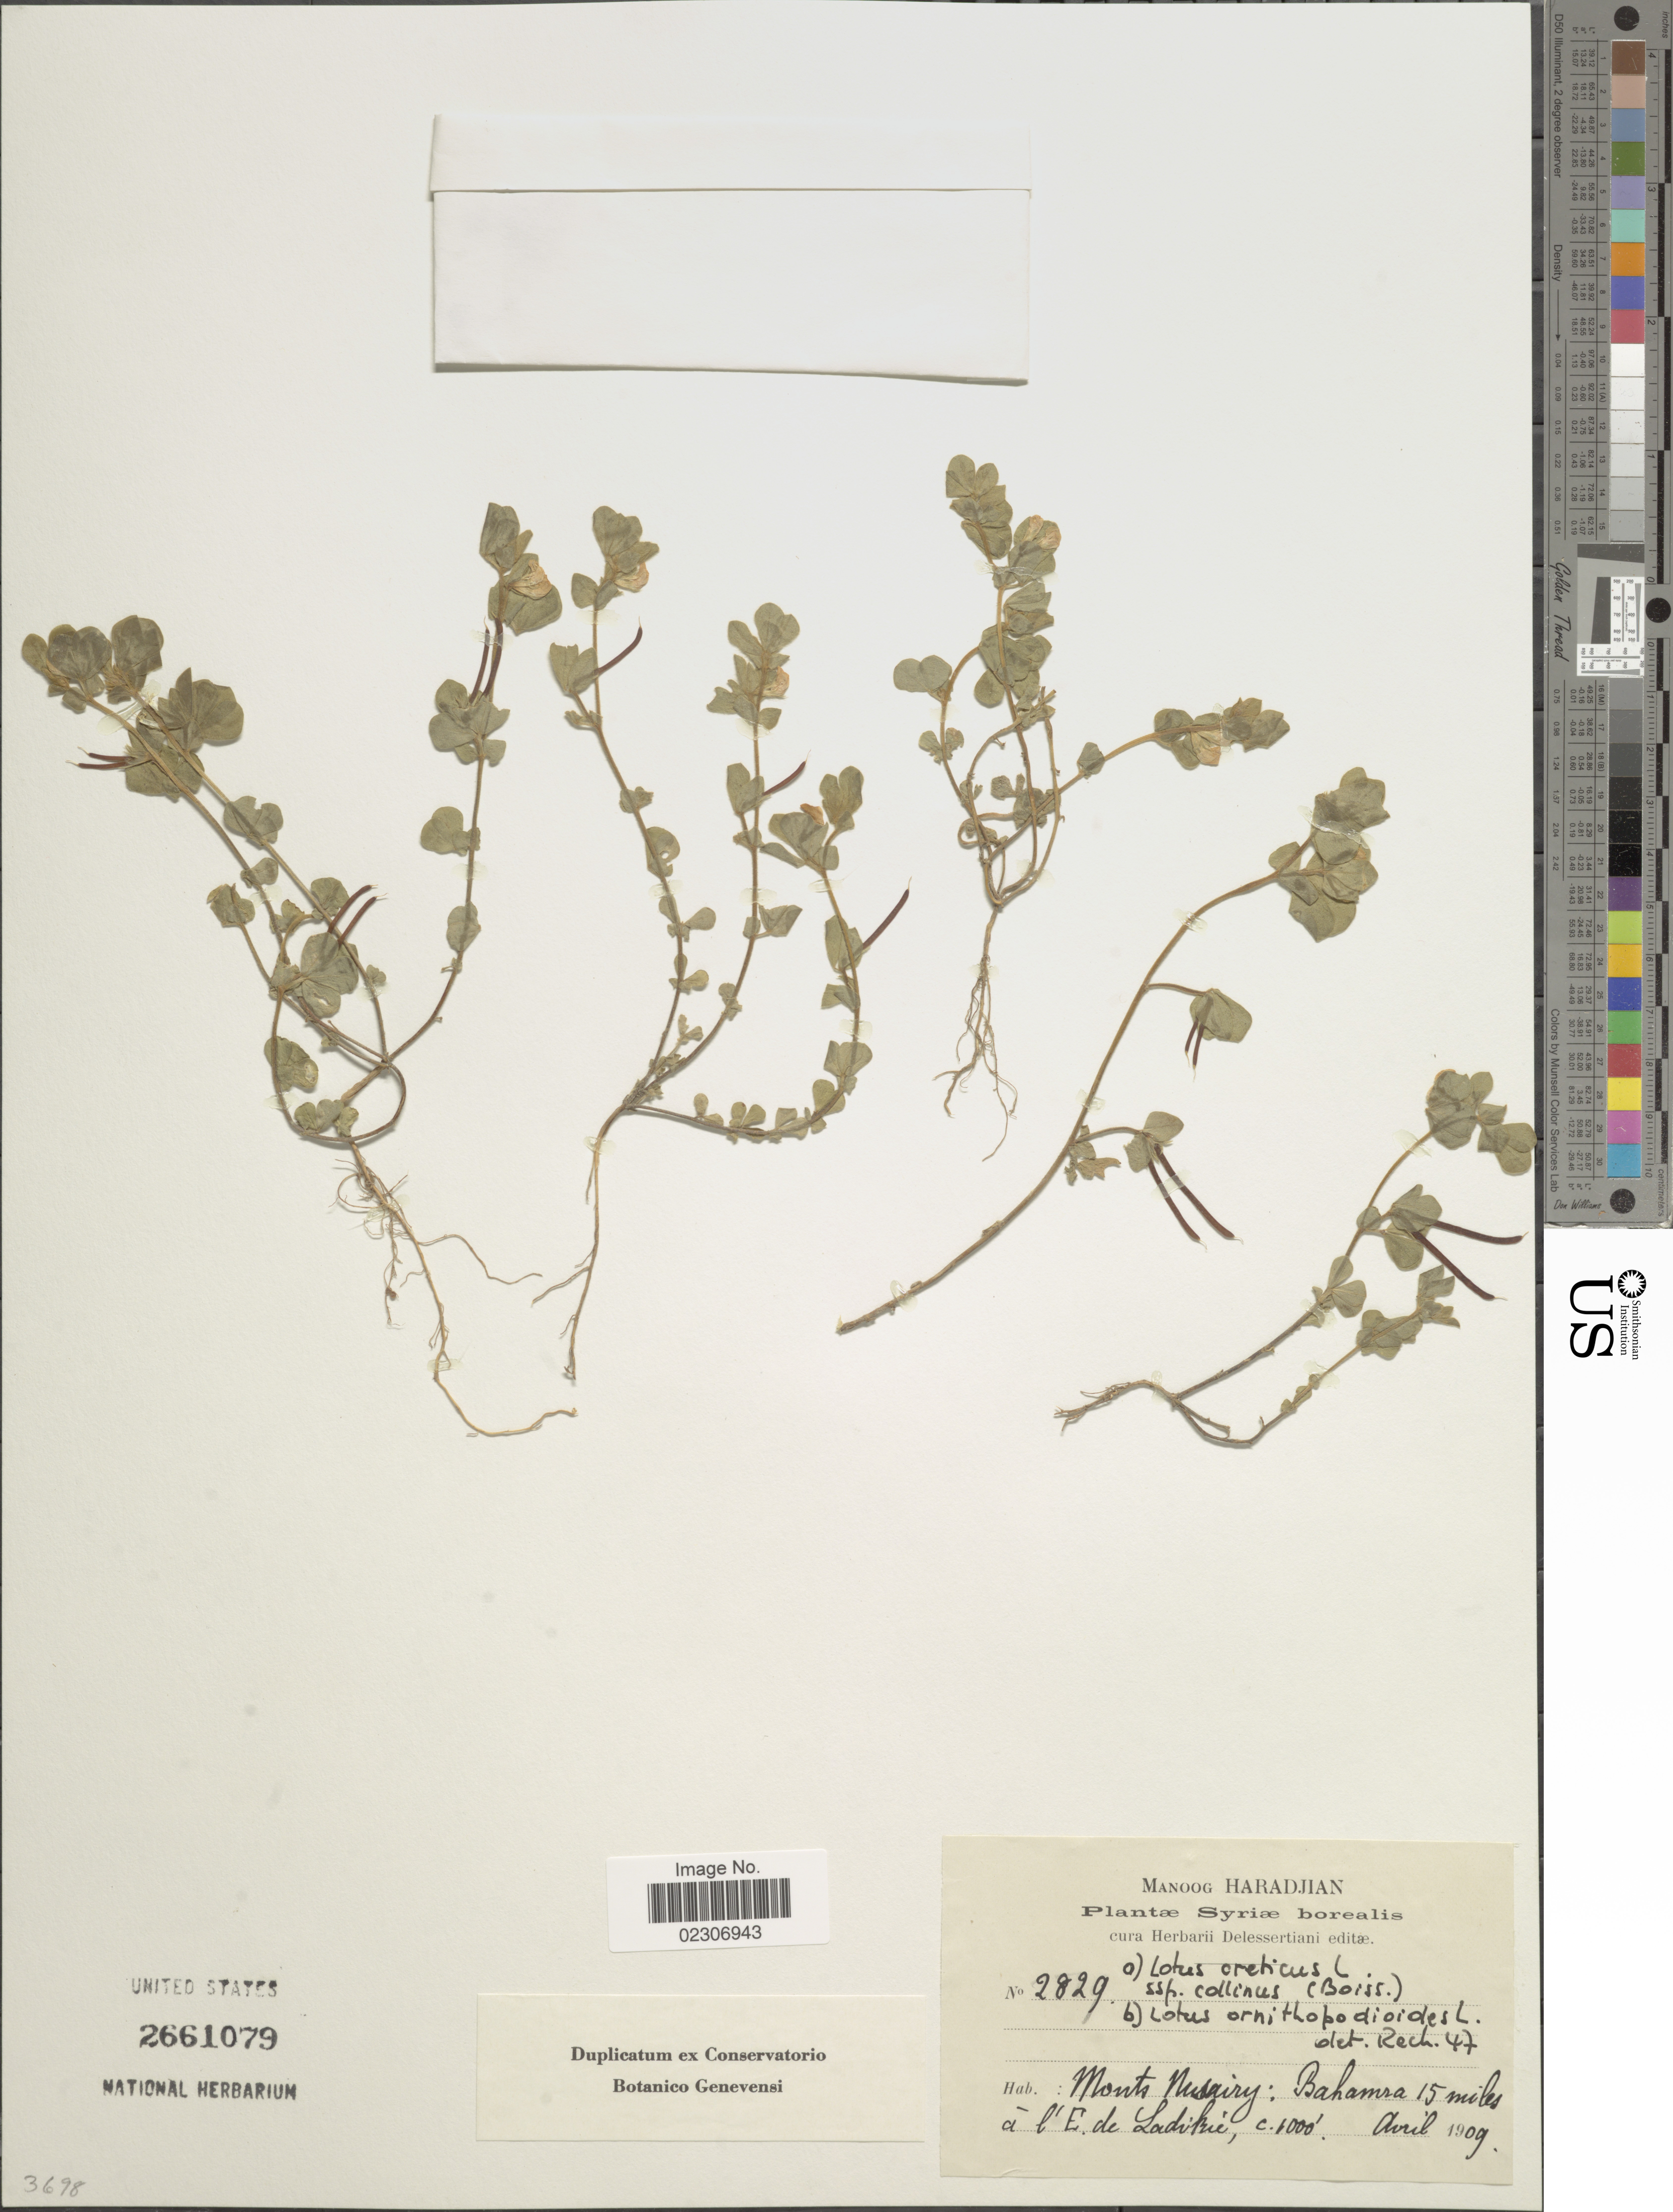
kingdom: Plantae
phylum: Tracheophyta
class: Magnoliopsida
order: Fabales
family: Fabaceae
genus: Lotus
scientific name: Lotus creticus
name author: L.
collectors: M. Haradjian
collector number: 2829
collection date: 1909-04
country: Syria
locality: Syriæ borealis, Monts Nusairy: Bahamra 15 miles á l'E de Ladirie [interpreted]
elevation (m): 305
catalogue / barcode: US 2661079